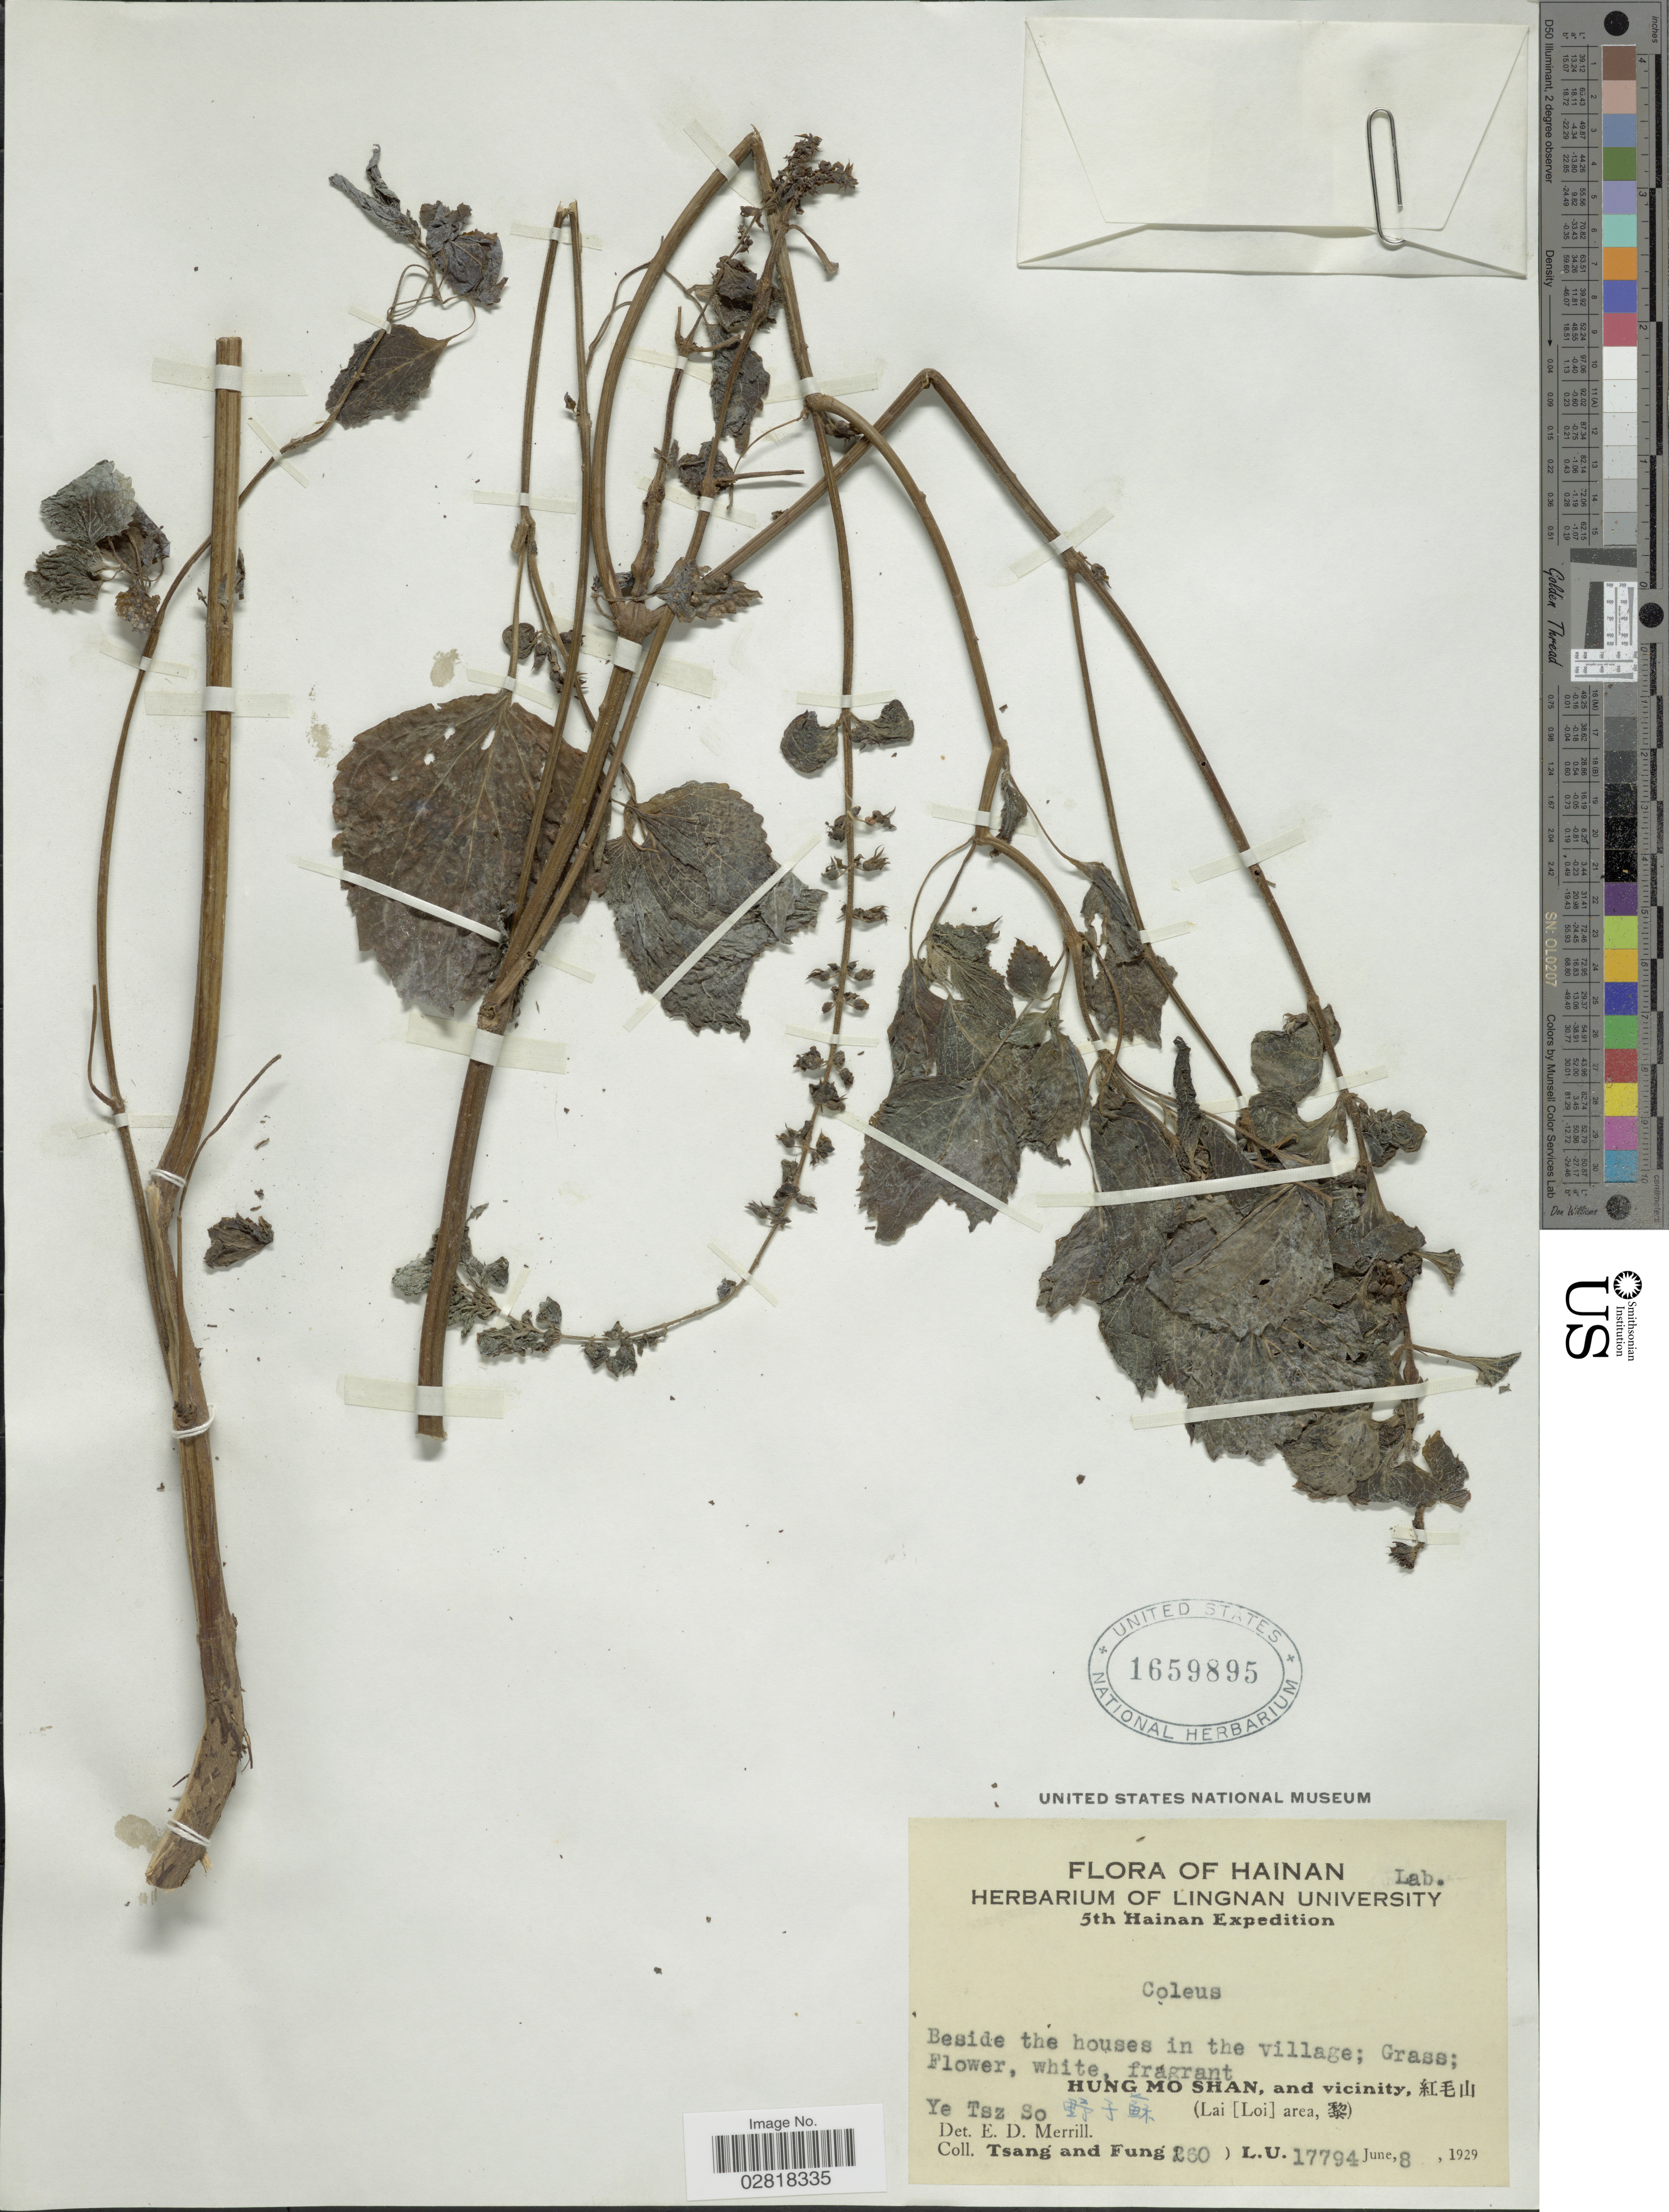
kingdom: Plantae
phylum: Tracheophyta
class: Magnoliopsida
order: Lamiales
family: Lamiaceae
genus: Plectranthus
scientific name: Plectranthus sp.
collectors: -. T'sang & Fung, --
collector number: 260/17794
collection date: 1929-06-08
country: China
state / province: Hainan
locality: Beside the houses in the village, Hung Mo Shan, and vicinity, Ye Tsz So (Lai [Loi] area).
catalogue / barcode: US 1659895